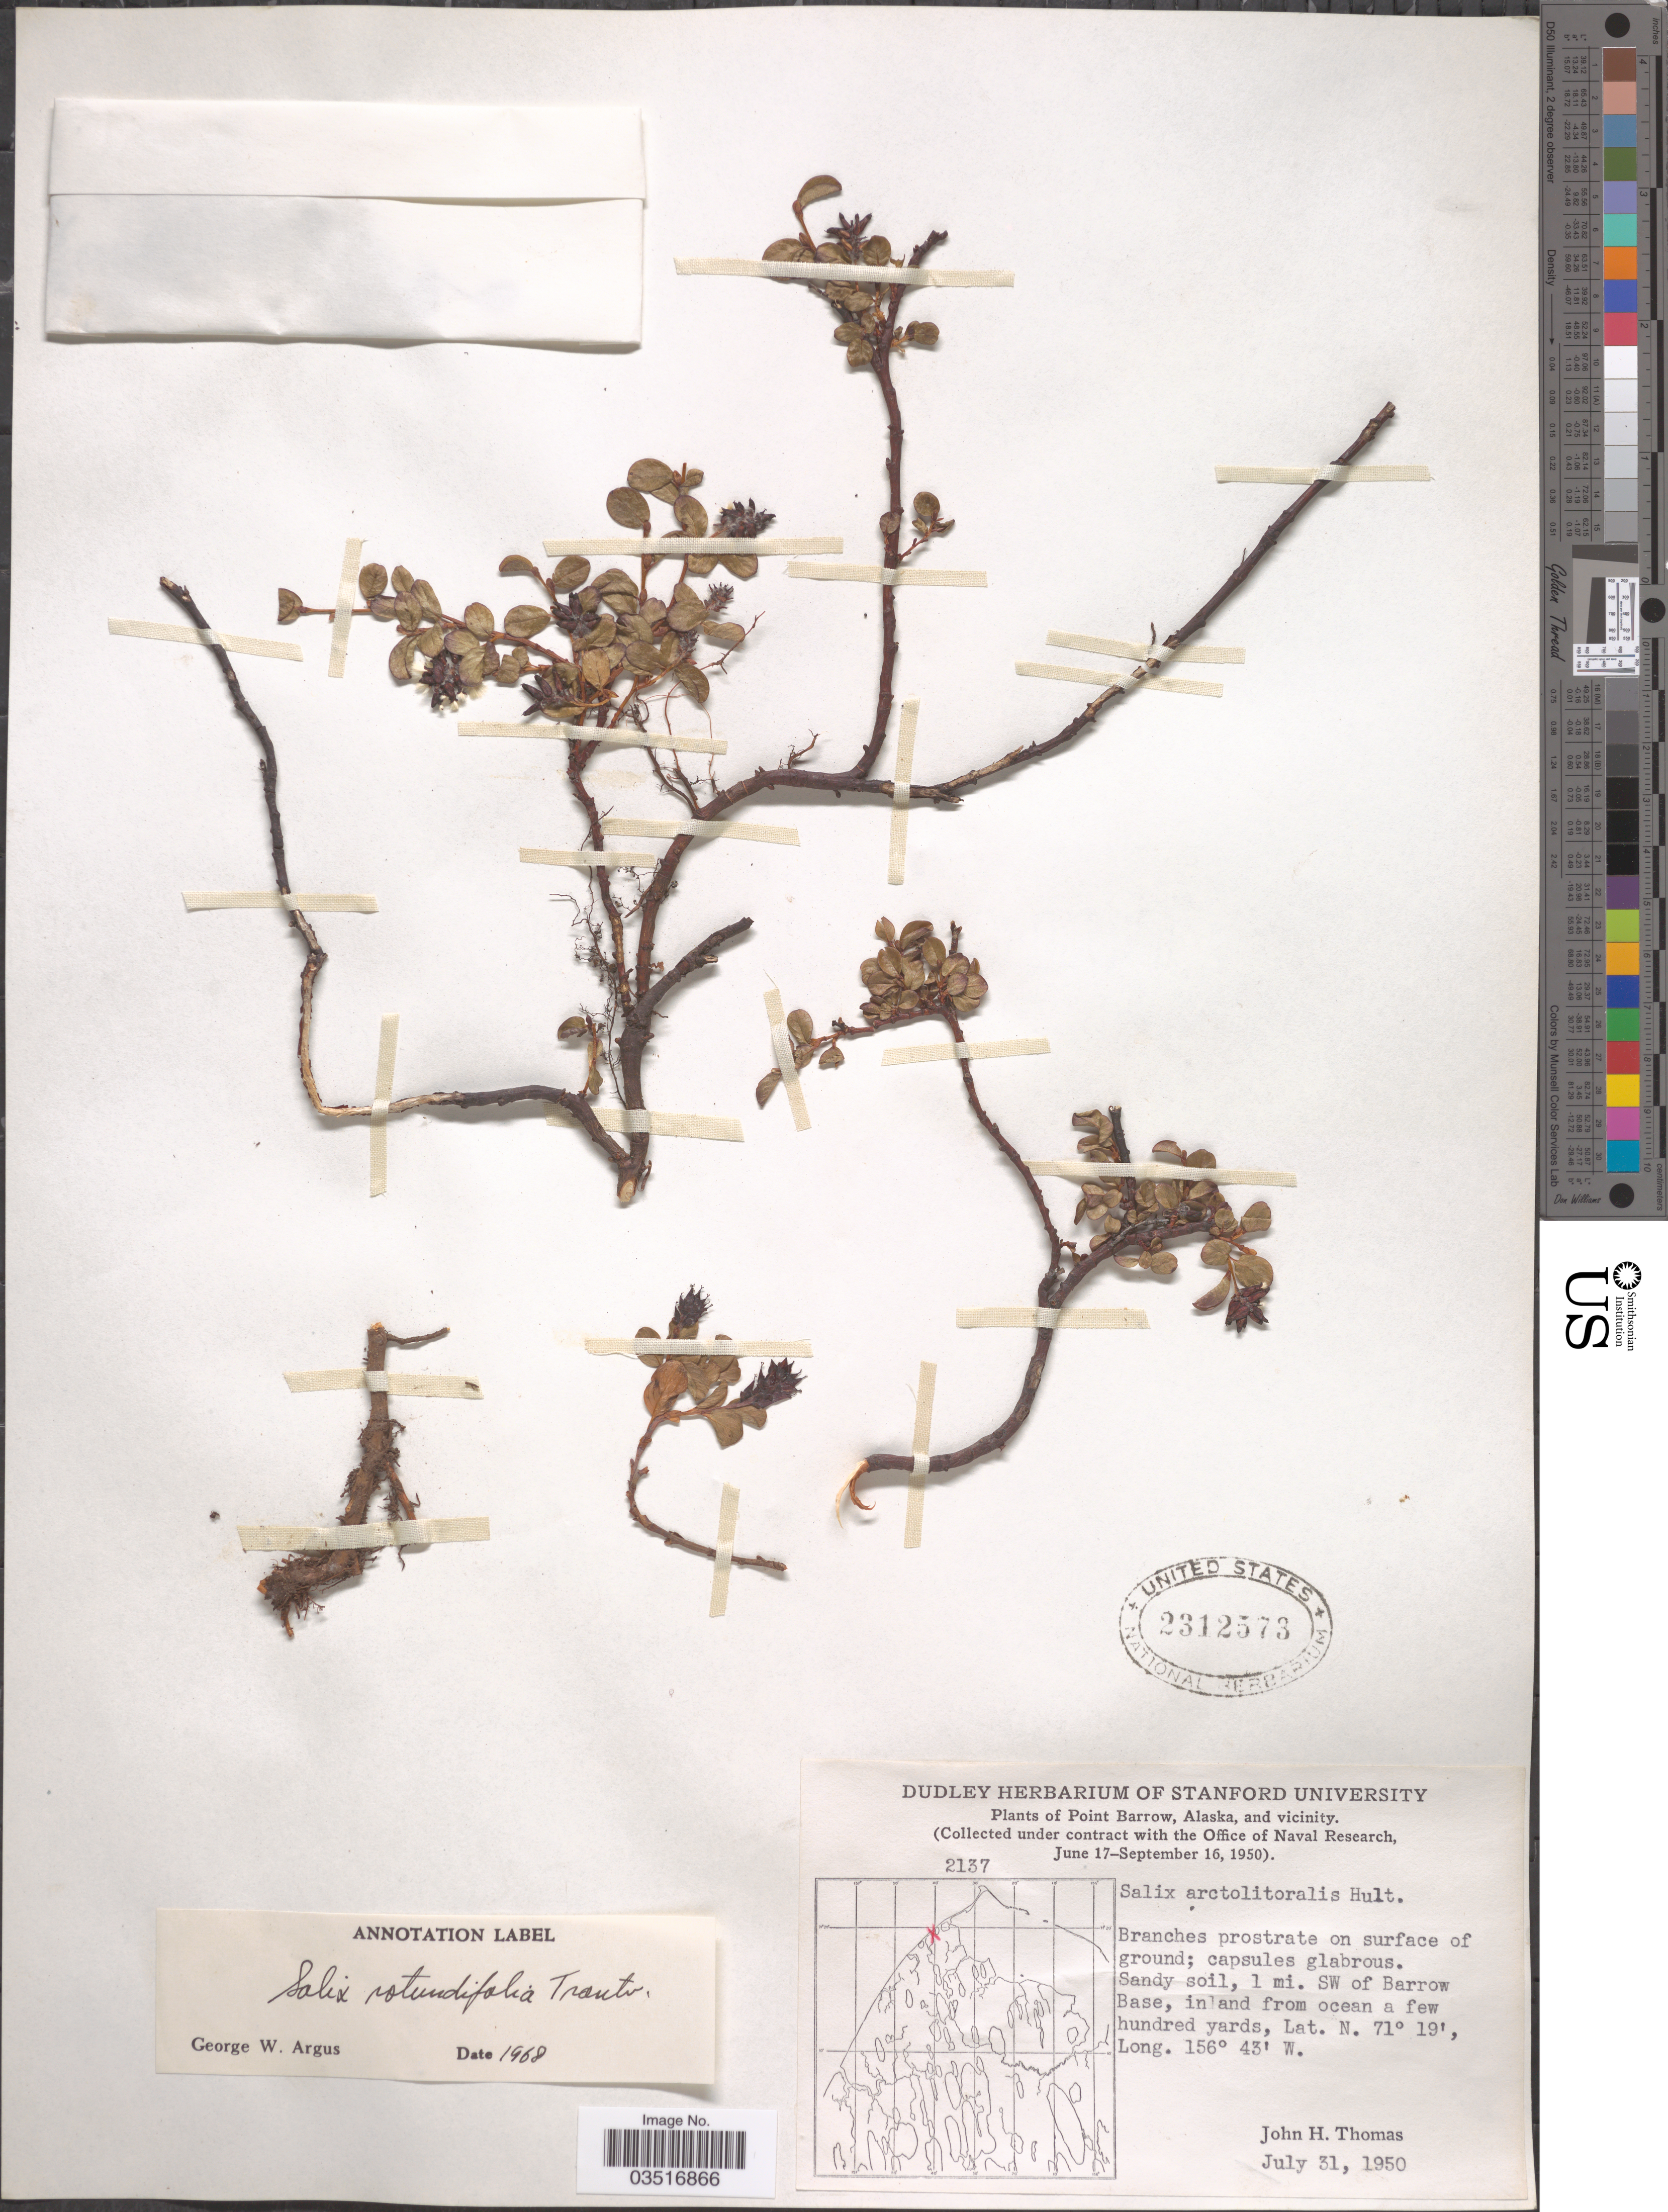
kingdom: Plantae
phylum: Tracheophyta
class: Magnoliopsida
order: Malpighiales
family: Salicaceae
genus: Salix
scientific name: Salix rotundifolia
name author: Trautv.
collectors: J. H. Thomas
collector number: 2137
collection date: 1950-07-31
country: United States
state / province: Alaska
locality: Point Barrow, Alaska, and vicinity. 1 mi. SW of Barrow Base, inland from ocean a few hundred yards.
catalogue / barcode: US 2312573